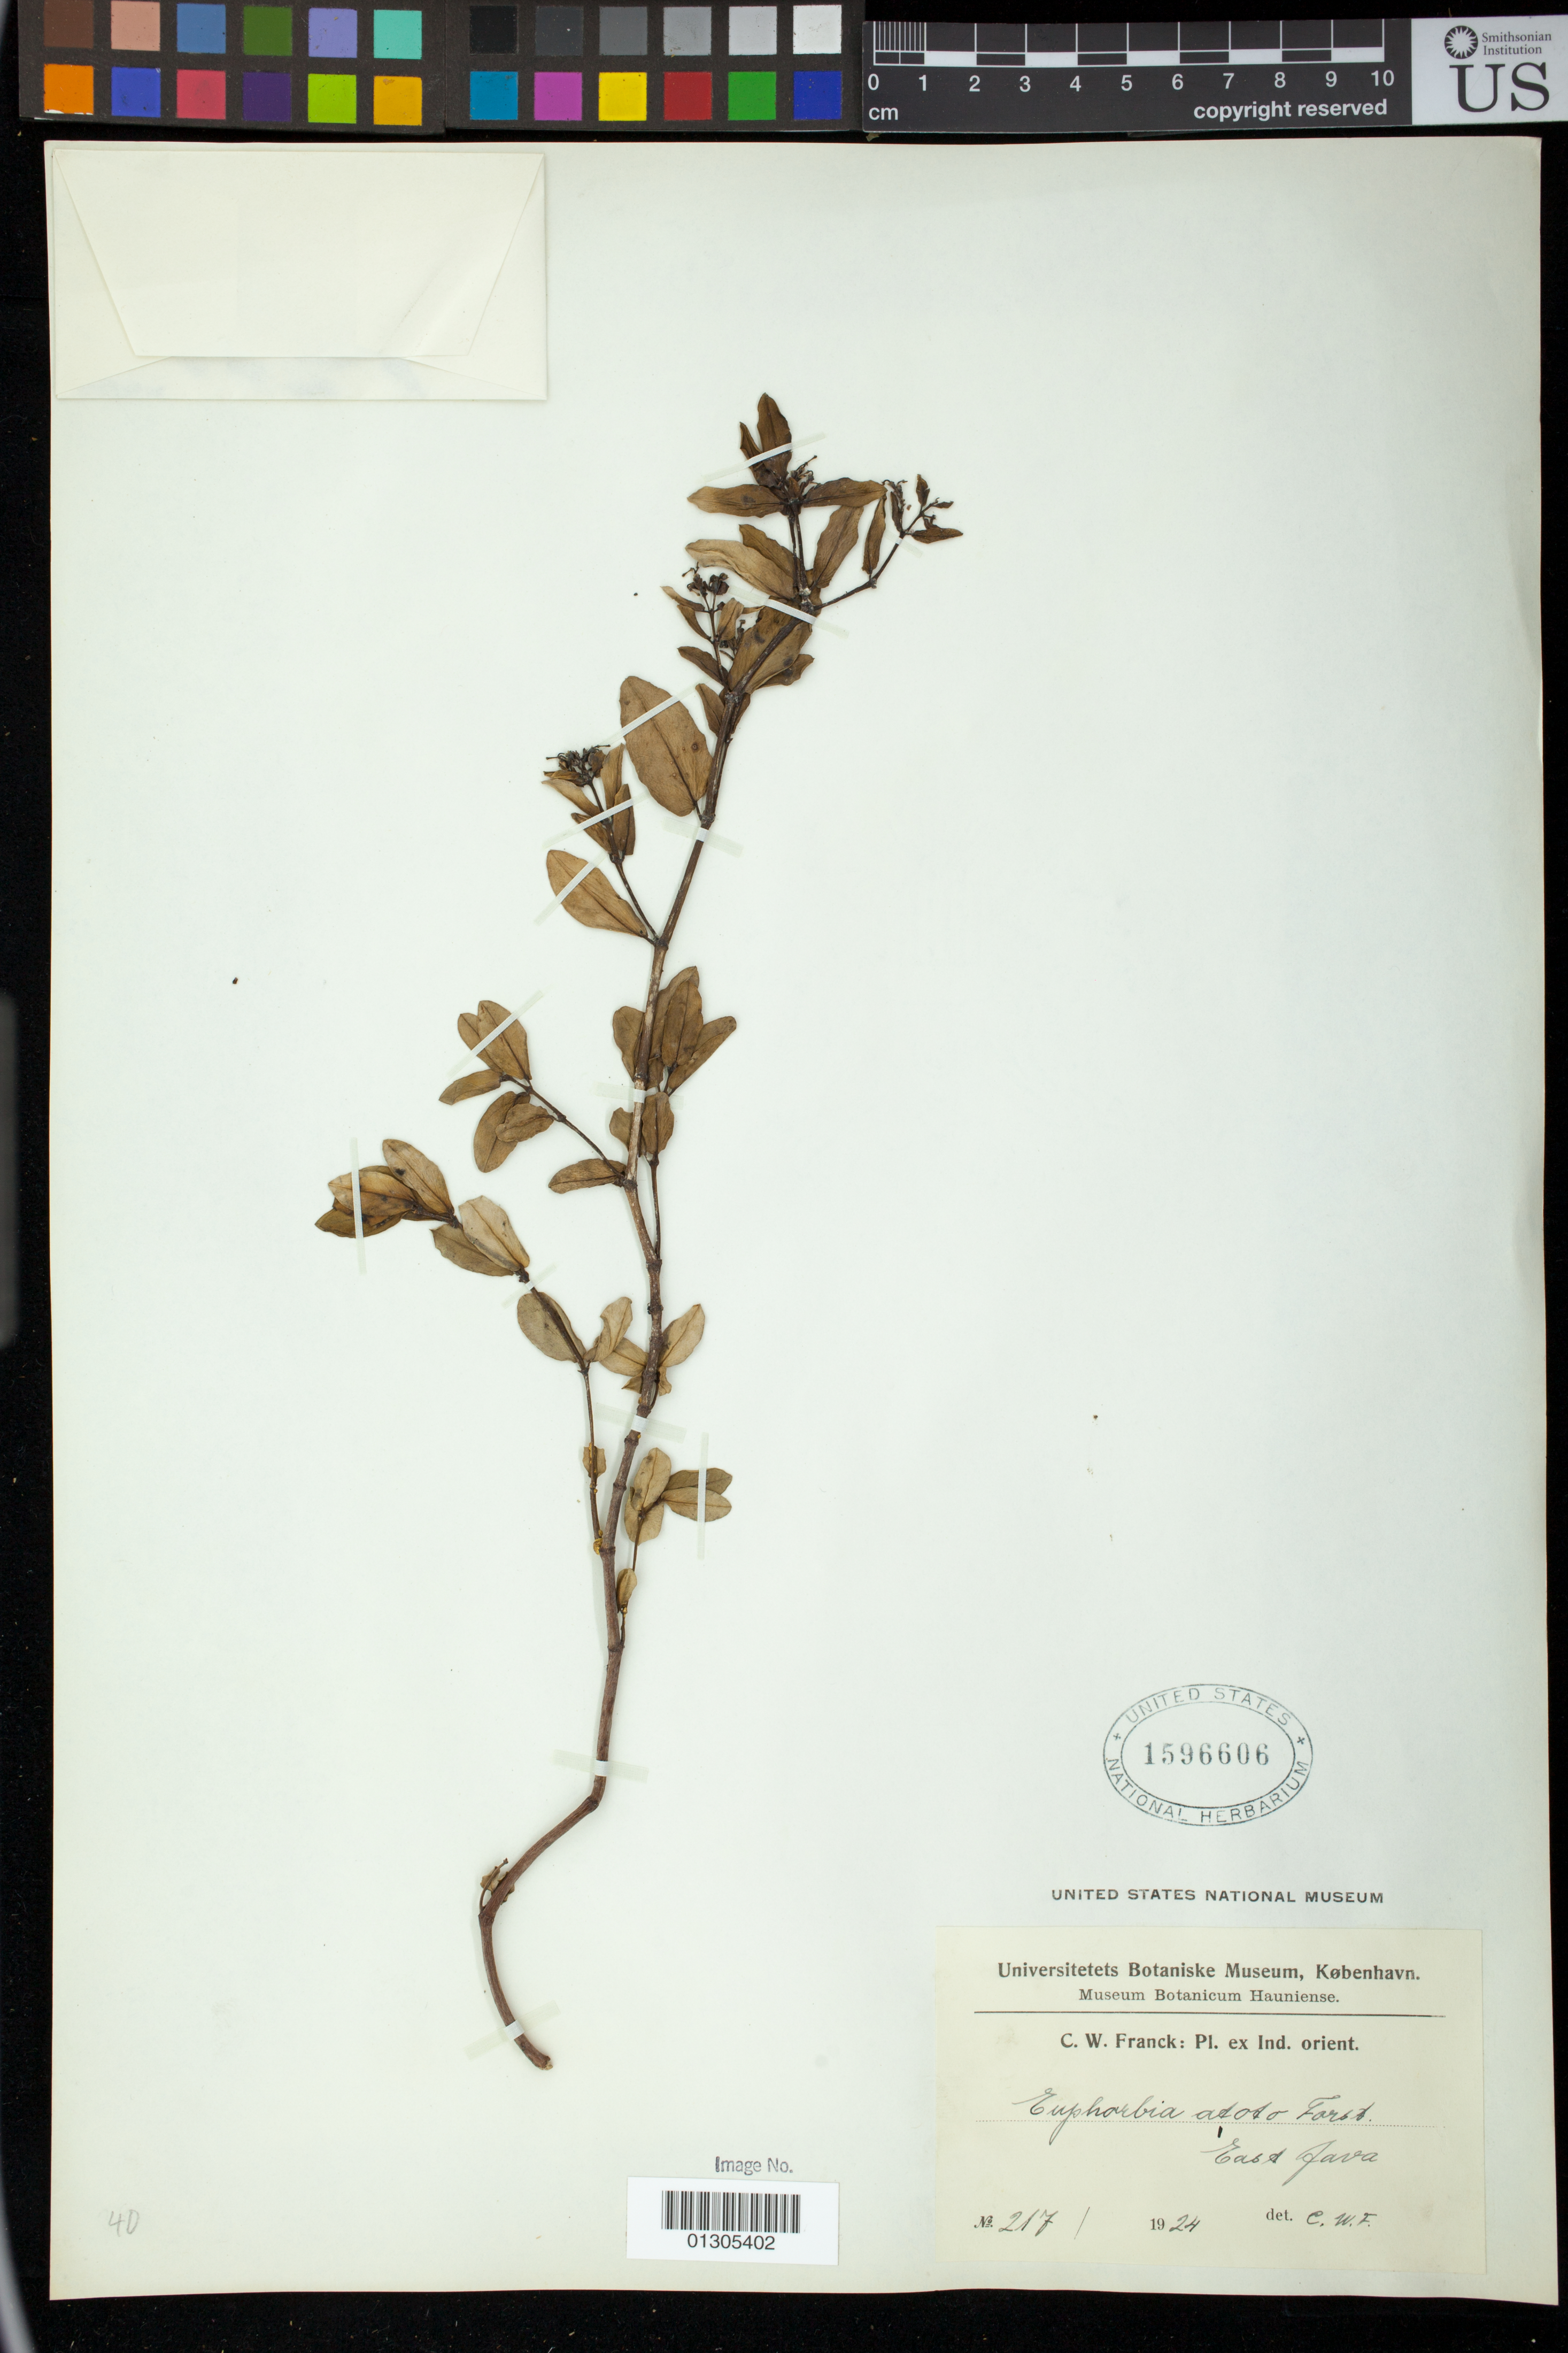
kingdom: Plantae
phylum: Tracheophyta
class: Magnoliopsida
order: Malpighiales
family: Euphorbiaceae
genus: Euphorbia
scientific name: Euphorbia chamissonis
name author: (Klotzsch ex Klotzsch & Garcke) Boiss.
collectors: C. Franck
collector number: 217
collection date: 1924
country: Indonesia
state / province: Java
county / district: Jawa Timur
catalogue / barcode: US 1596606